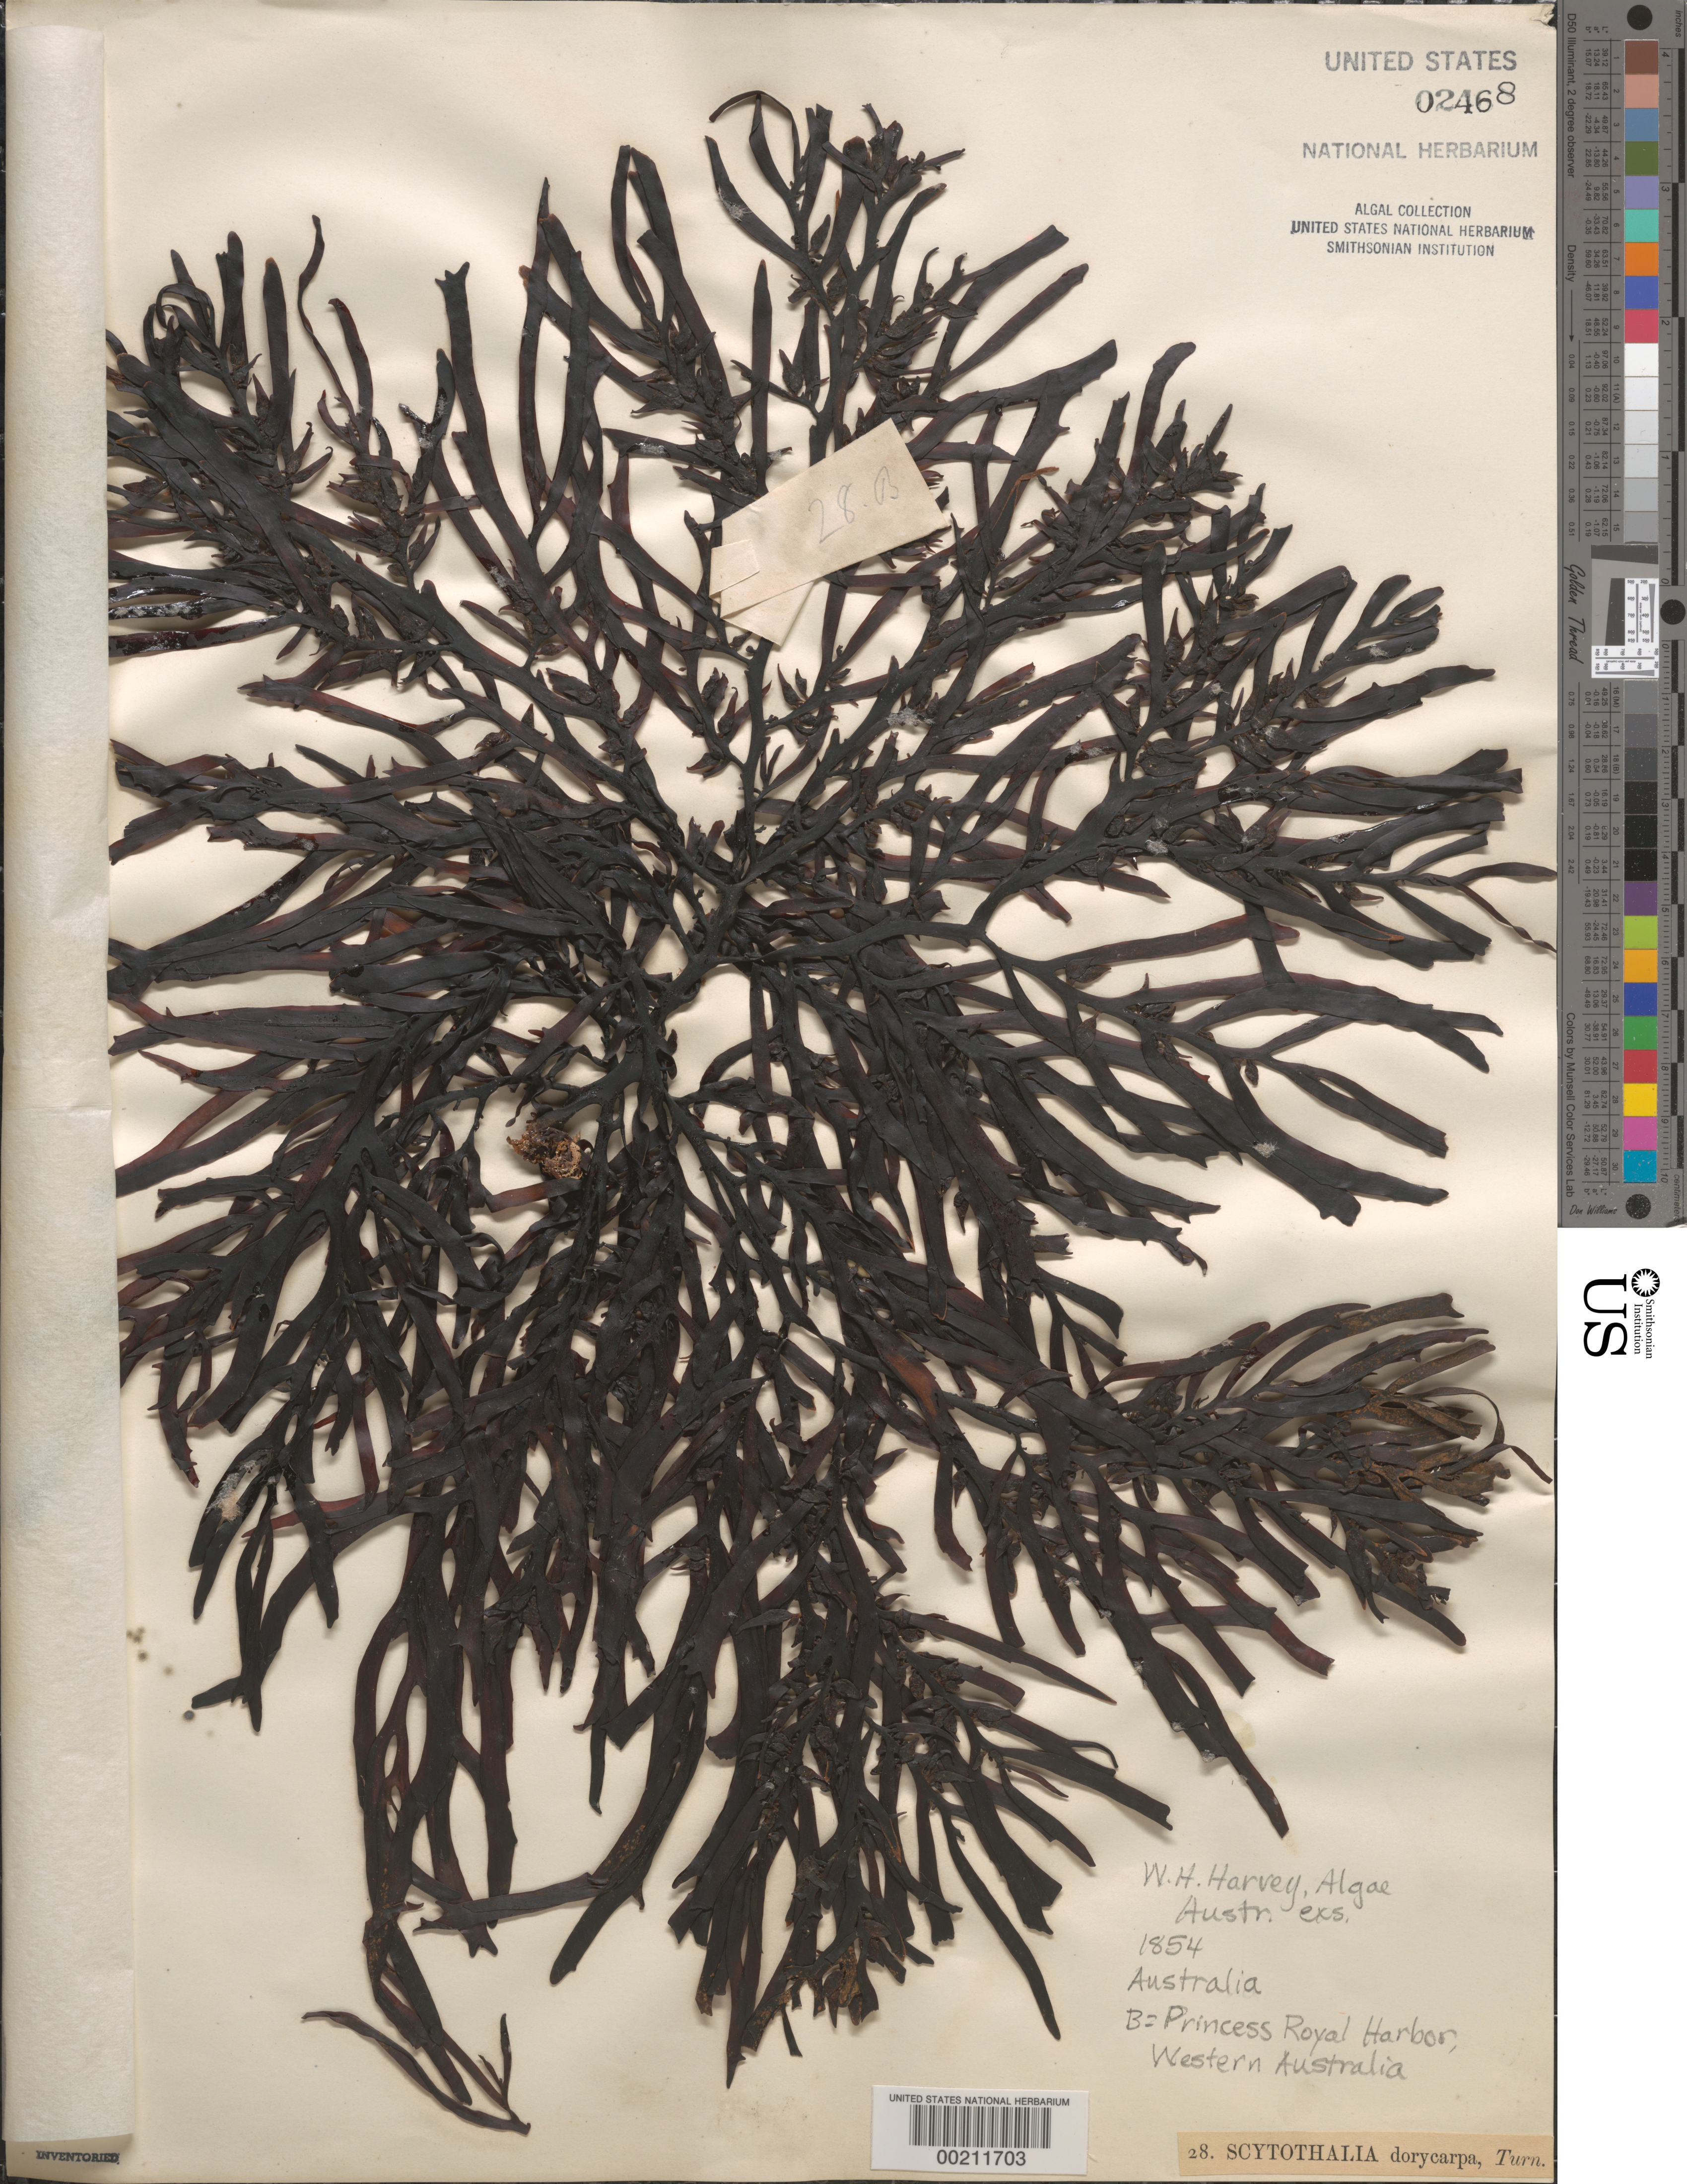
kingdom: Chromista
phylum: Ochrophyta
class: Phaeophyceae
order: Fucales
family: Seirococcaceae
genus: Scytothalia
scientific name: Scytothalia dorycarpa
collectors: W. Harvey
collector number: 28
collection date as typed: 1854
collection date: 1854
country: Australia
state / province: Western Australia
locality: Princess Royal Harbor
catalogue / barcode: US 2468